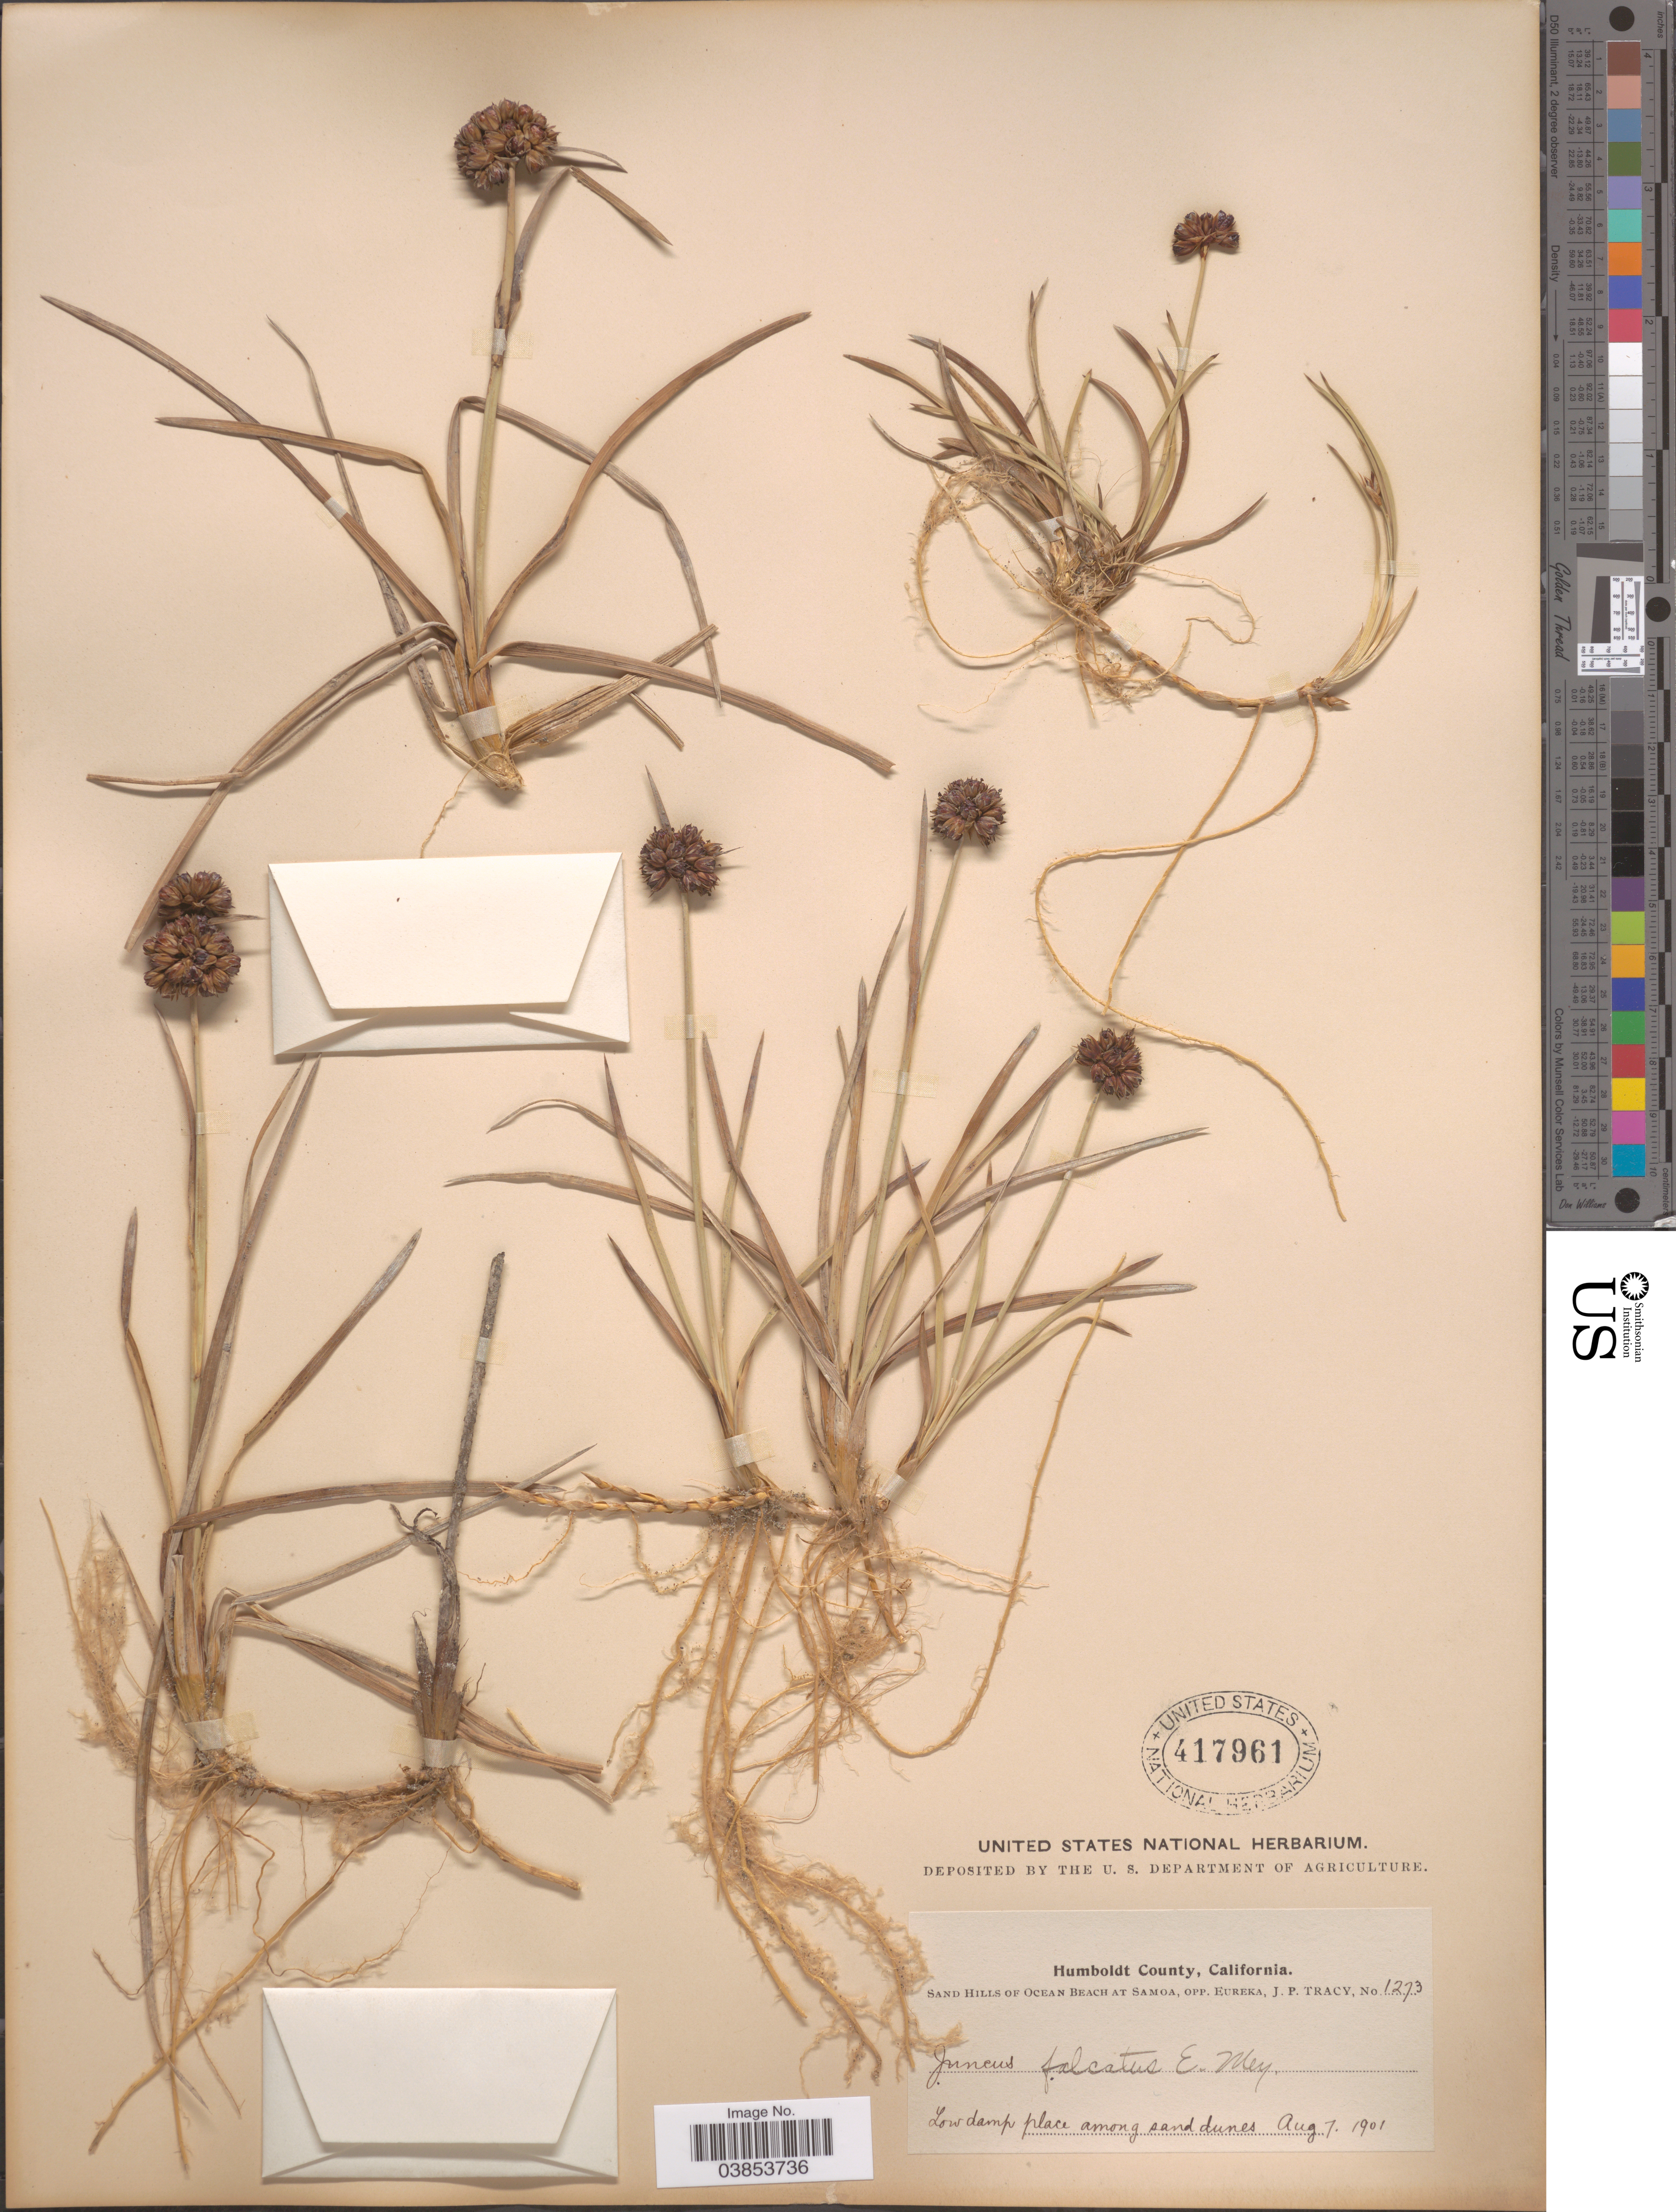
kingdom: Plantae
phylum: Tracheophyta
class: Liliopsida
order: Poales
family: Juncaceae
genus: Juncus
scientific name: Juncus falcatus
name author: E. Mey.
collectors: J. Tracy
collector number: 1273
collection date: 1901-08-07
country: United States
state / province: California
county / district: Humboldt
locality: Humboldt County. Sand Hills of Ocean Beach at Samoa, opp. Eureka.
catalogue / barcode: US 417961